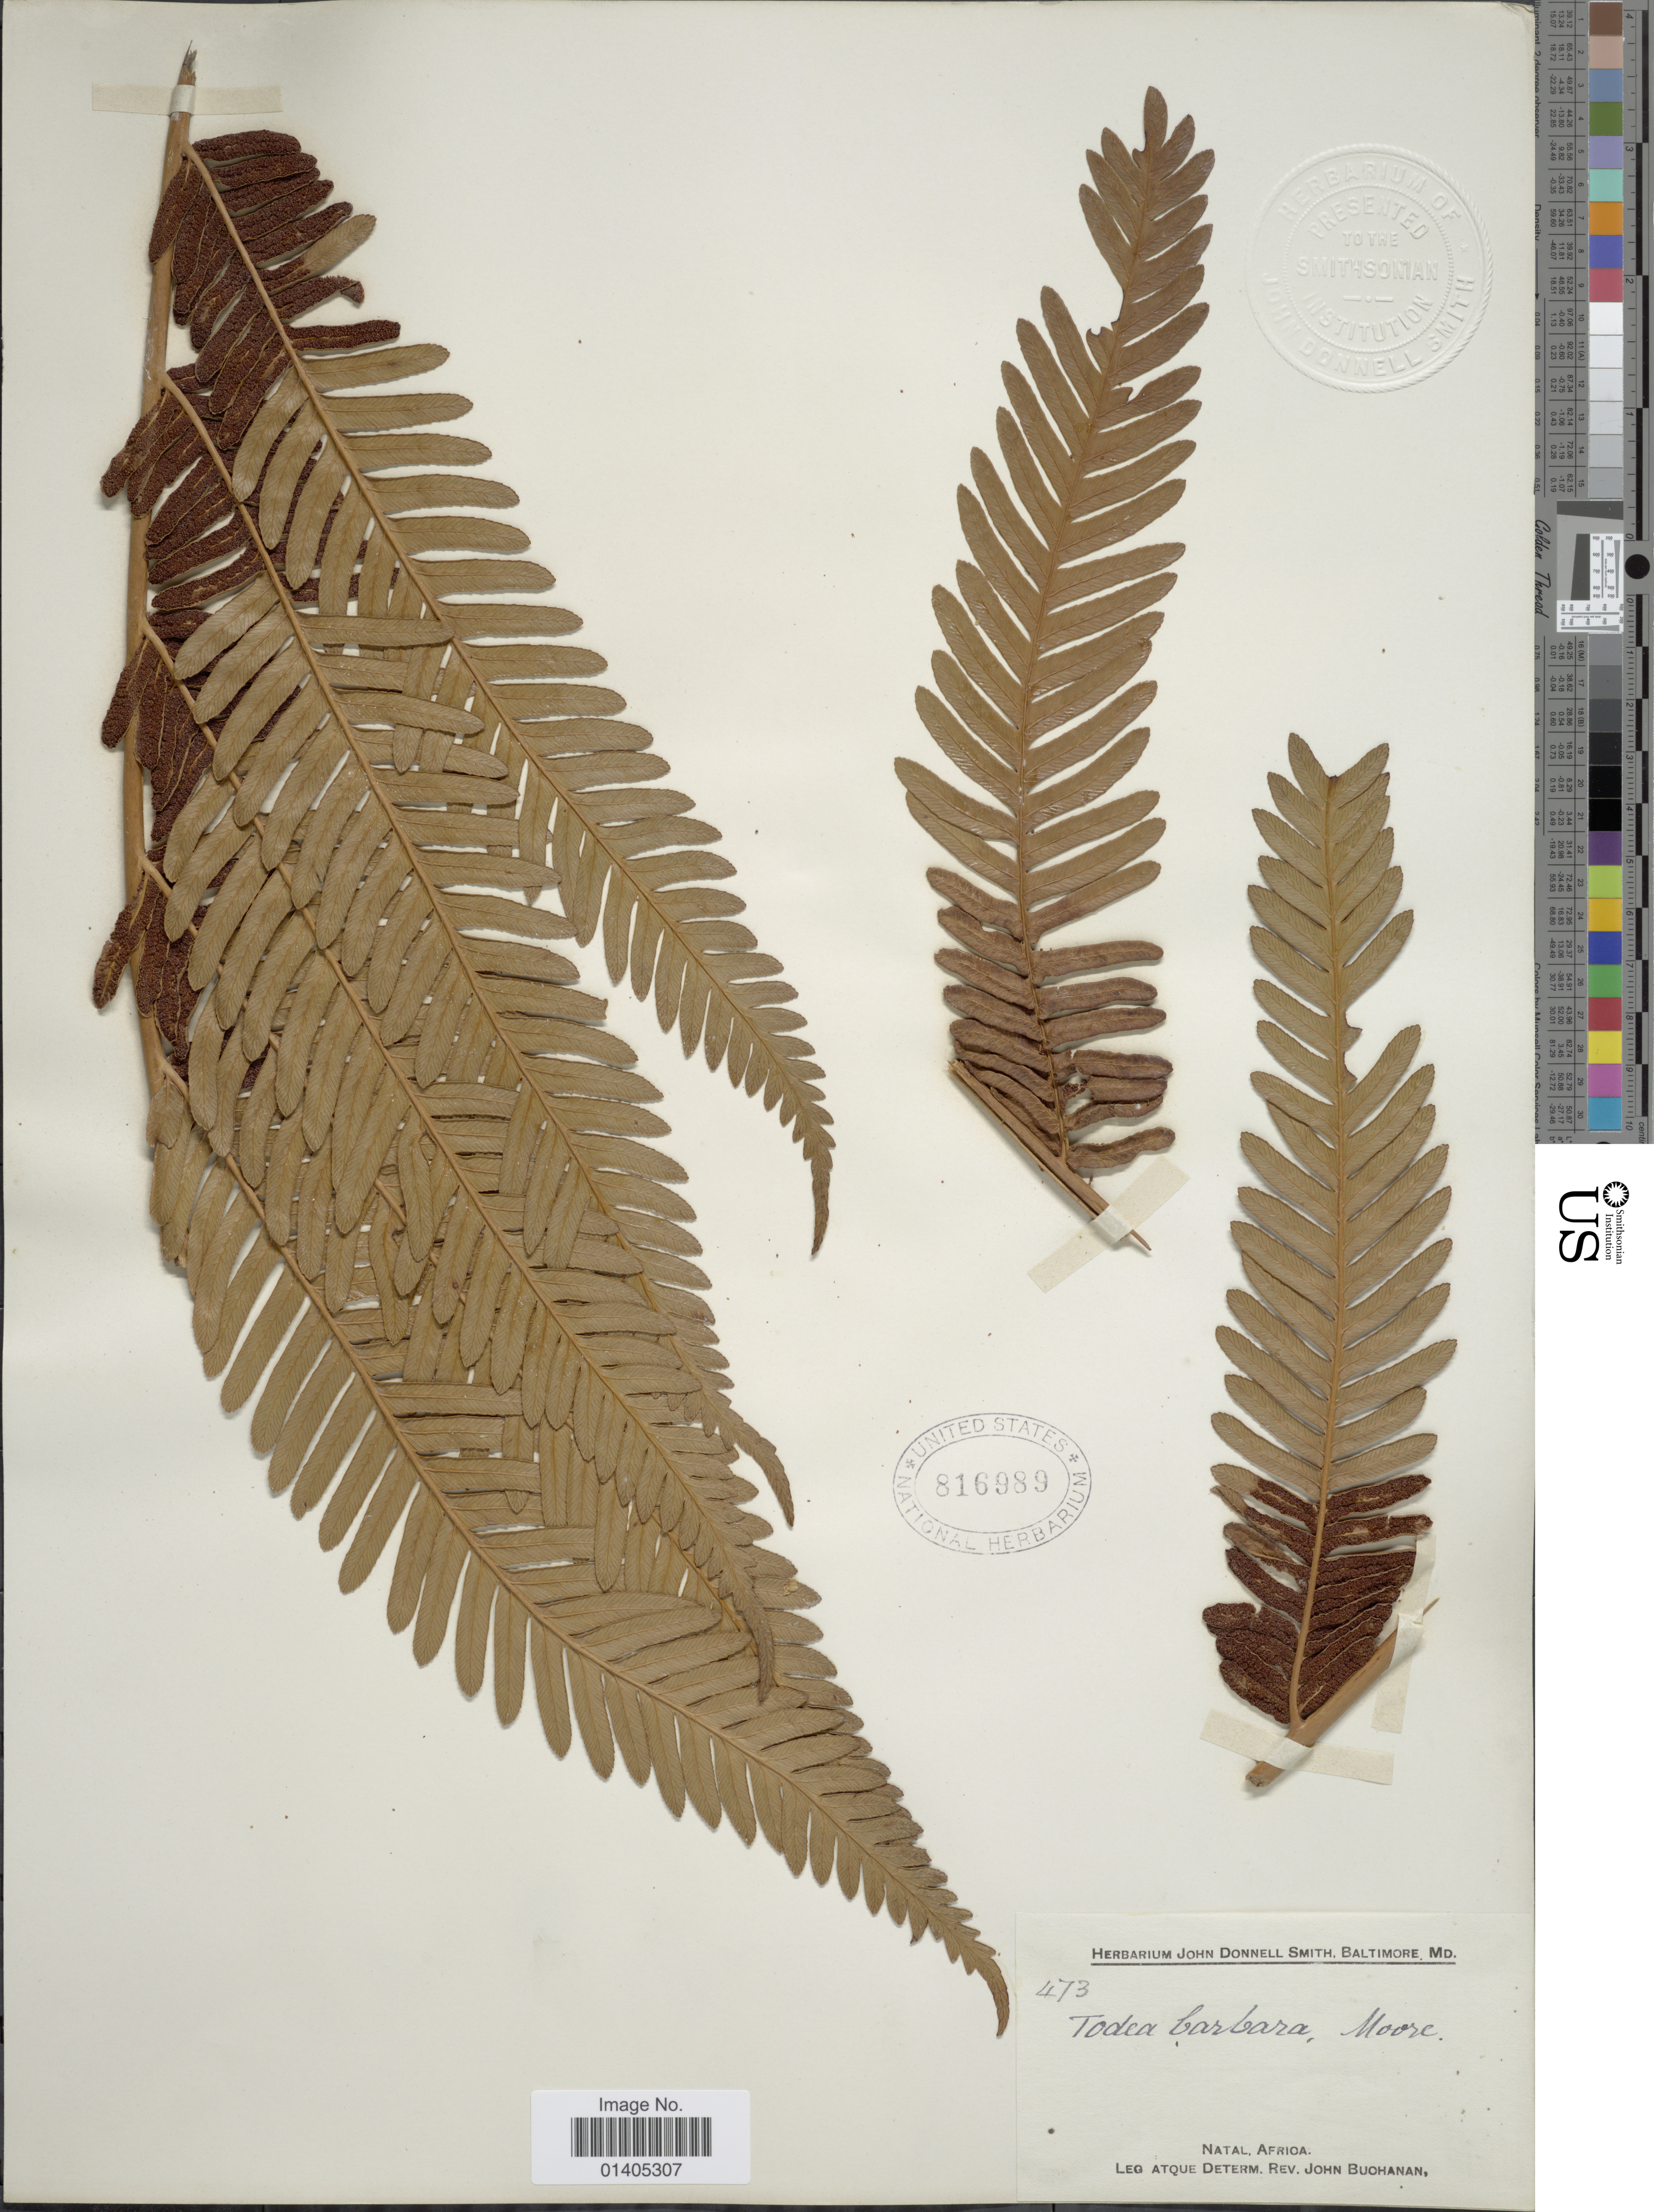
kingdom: Plantae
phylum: Tracheophyta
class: Polypodiopsida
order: Osmundales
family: Osmundaceae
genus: Todea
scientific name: Todea barbara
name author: T. Moore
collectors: Atque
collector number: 473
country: South Africa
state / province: KwaZulu-Natal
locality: Natal, Africa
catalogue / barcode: US 816989